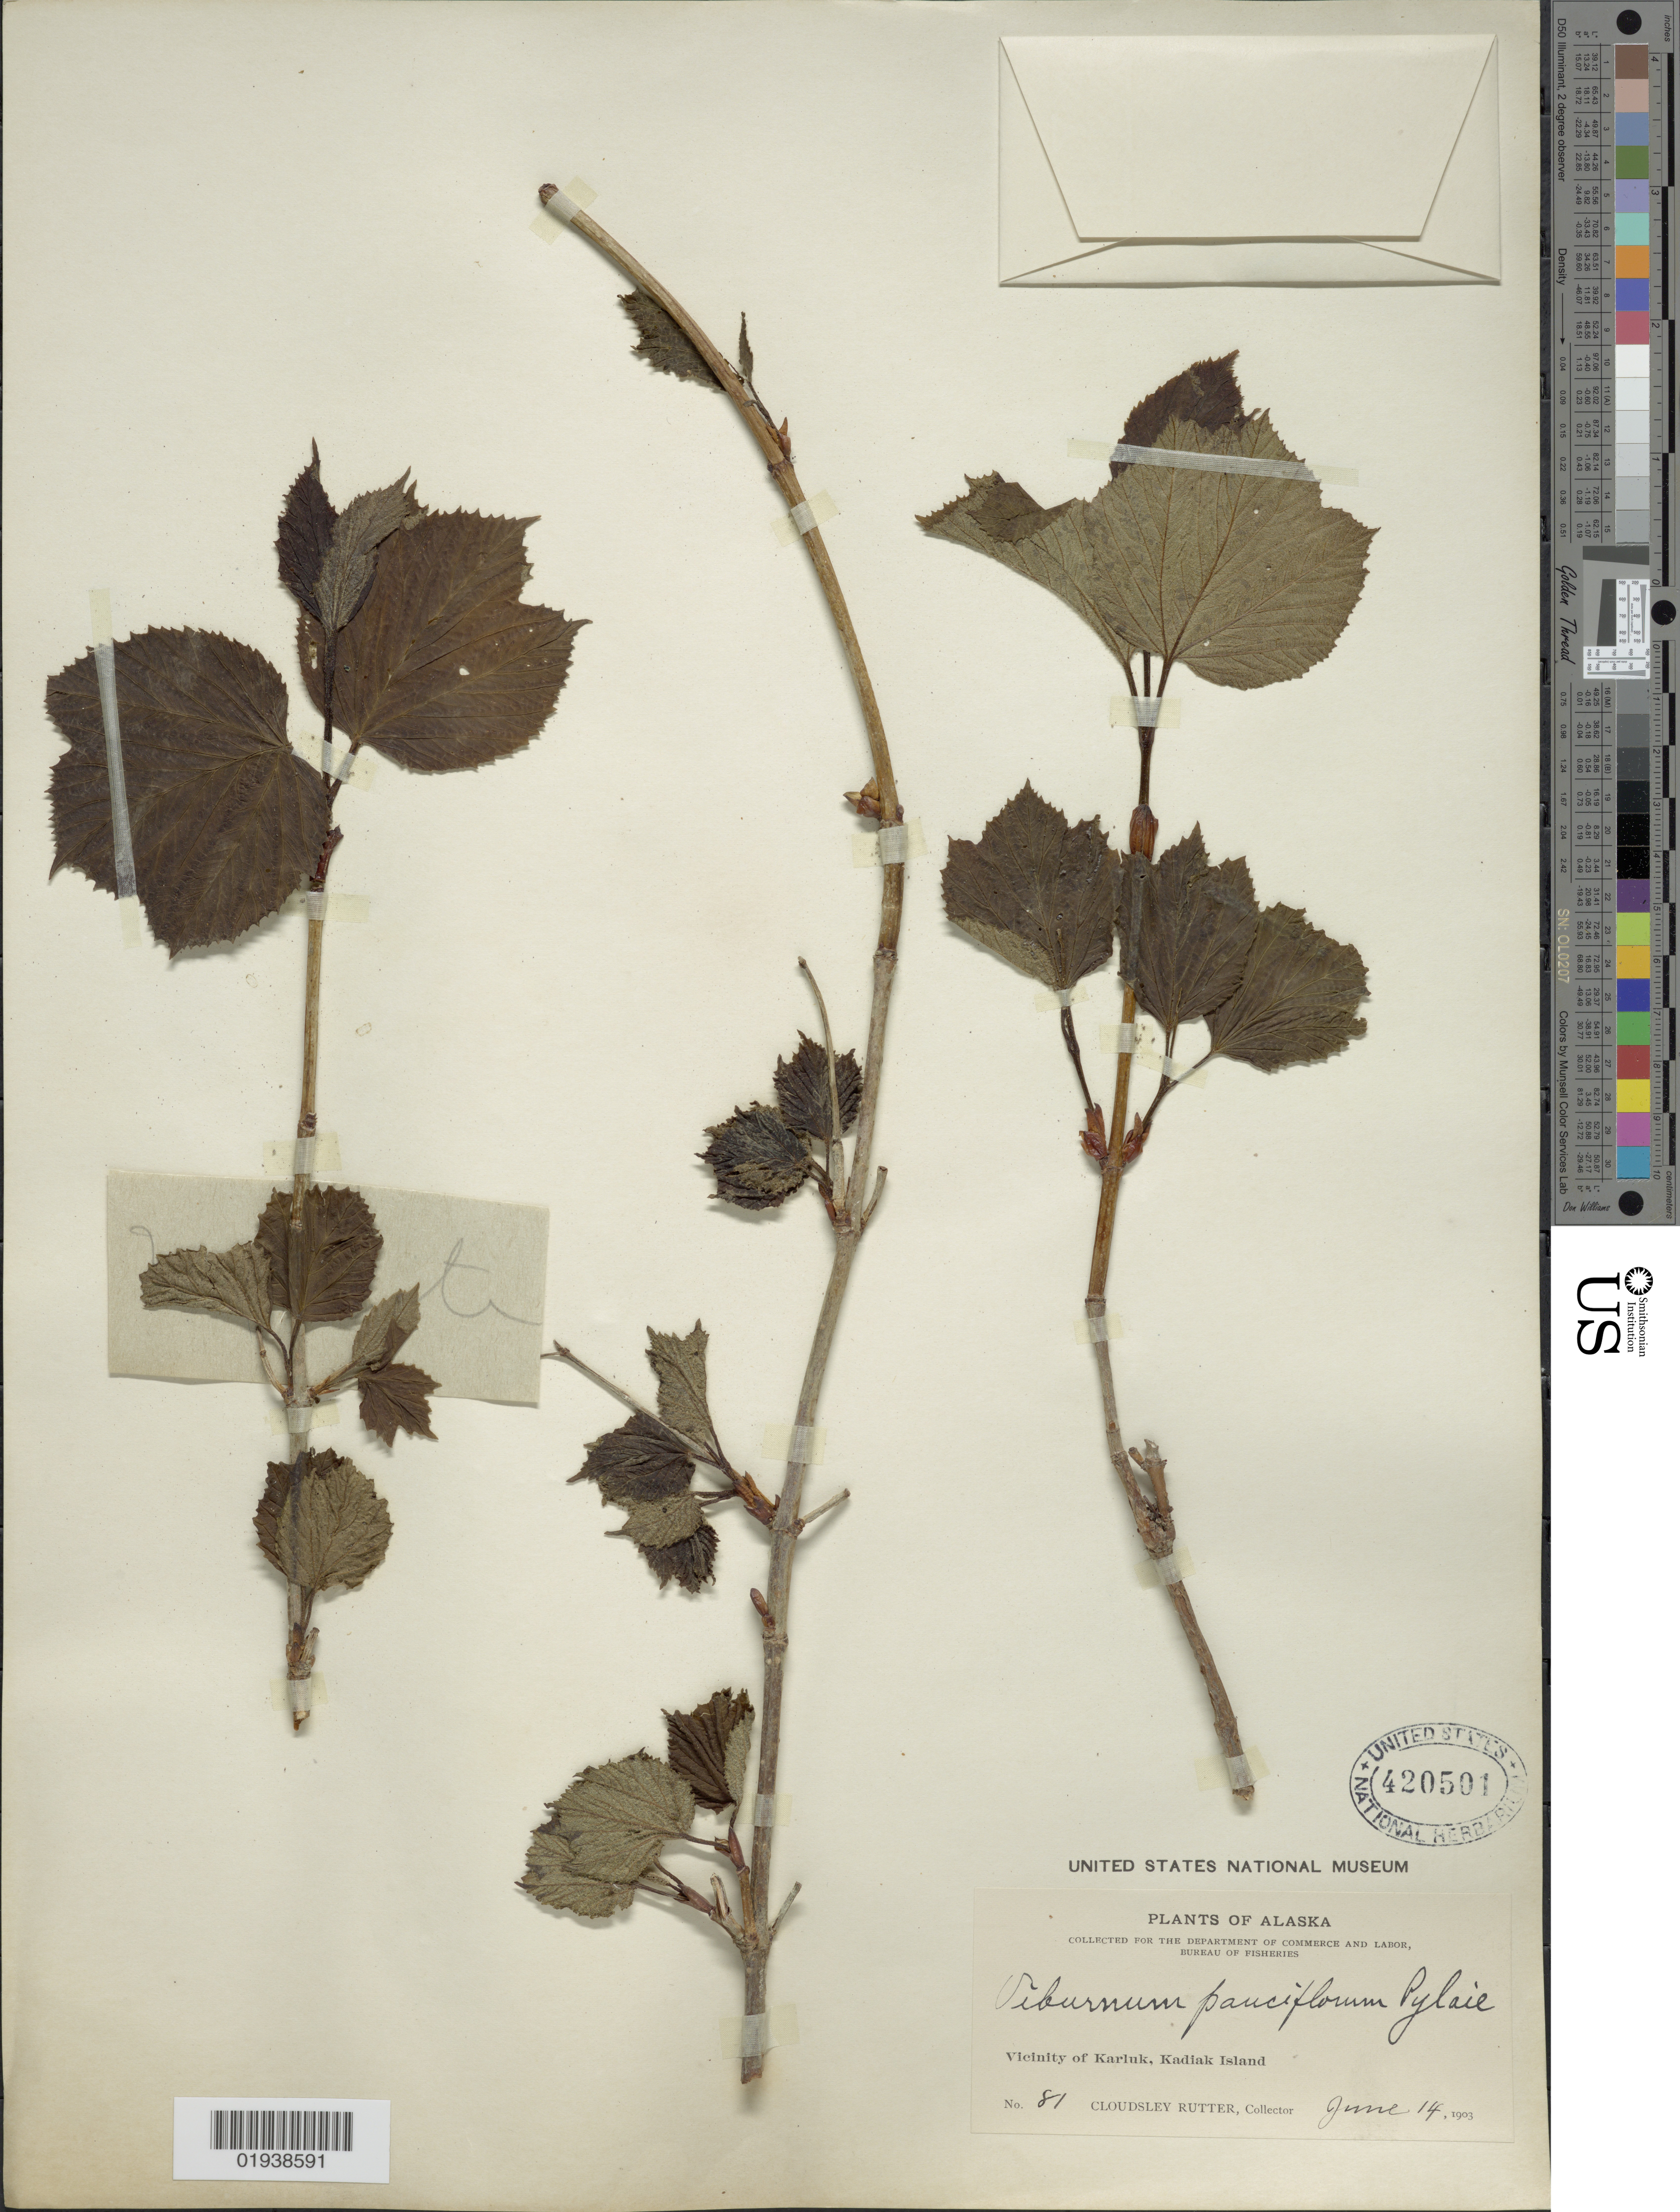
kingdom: Plantae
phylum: Tracheophyta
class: Magnoliopsida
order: Dipsacales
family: Viburnaceae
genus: Viburnum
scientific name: Viburnum edule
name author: (Michx.) Raf.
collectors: C. Rutter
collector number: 81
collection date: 1903-06-14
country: United States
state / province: Alaska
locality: Vicinity of Karluk, Kadiak Island.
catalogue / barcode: US 420501